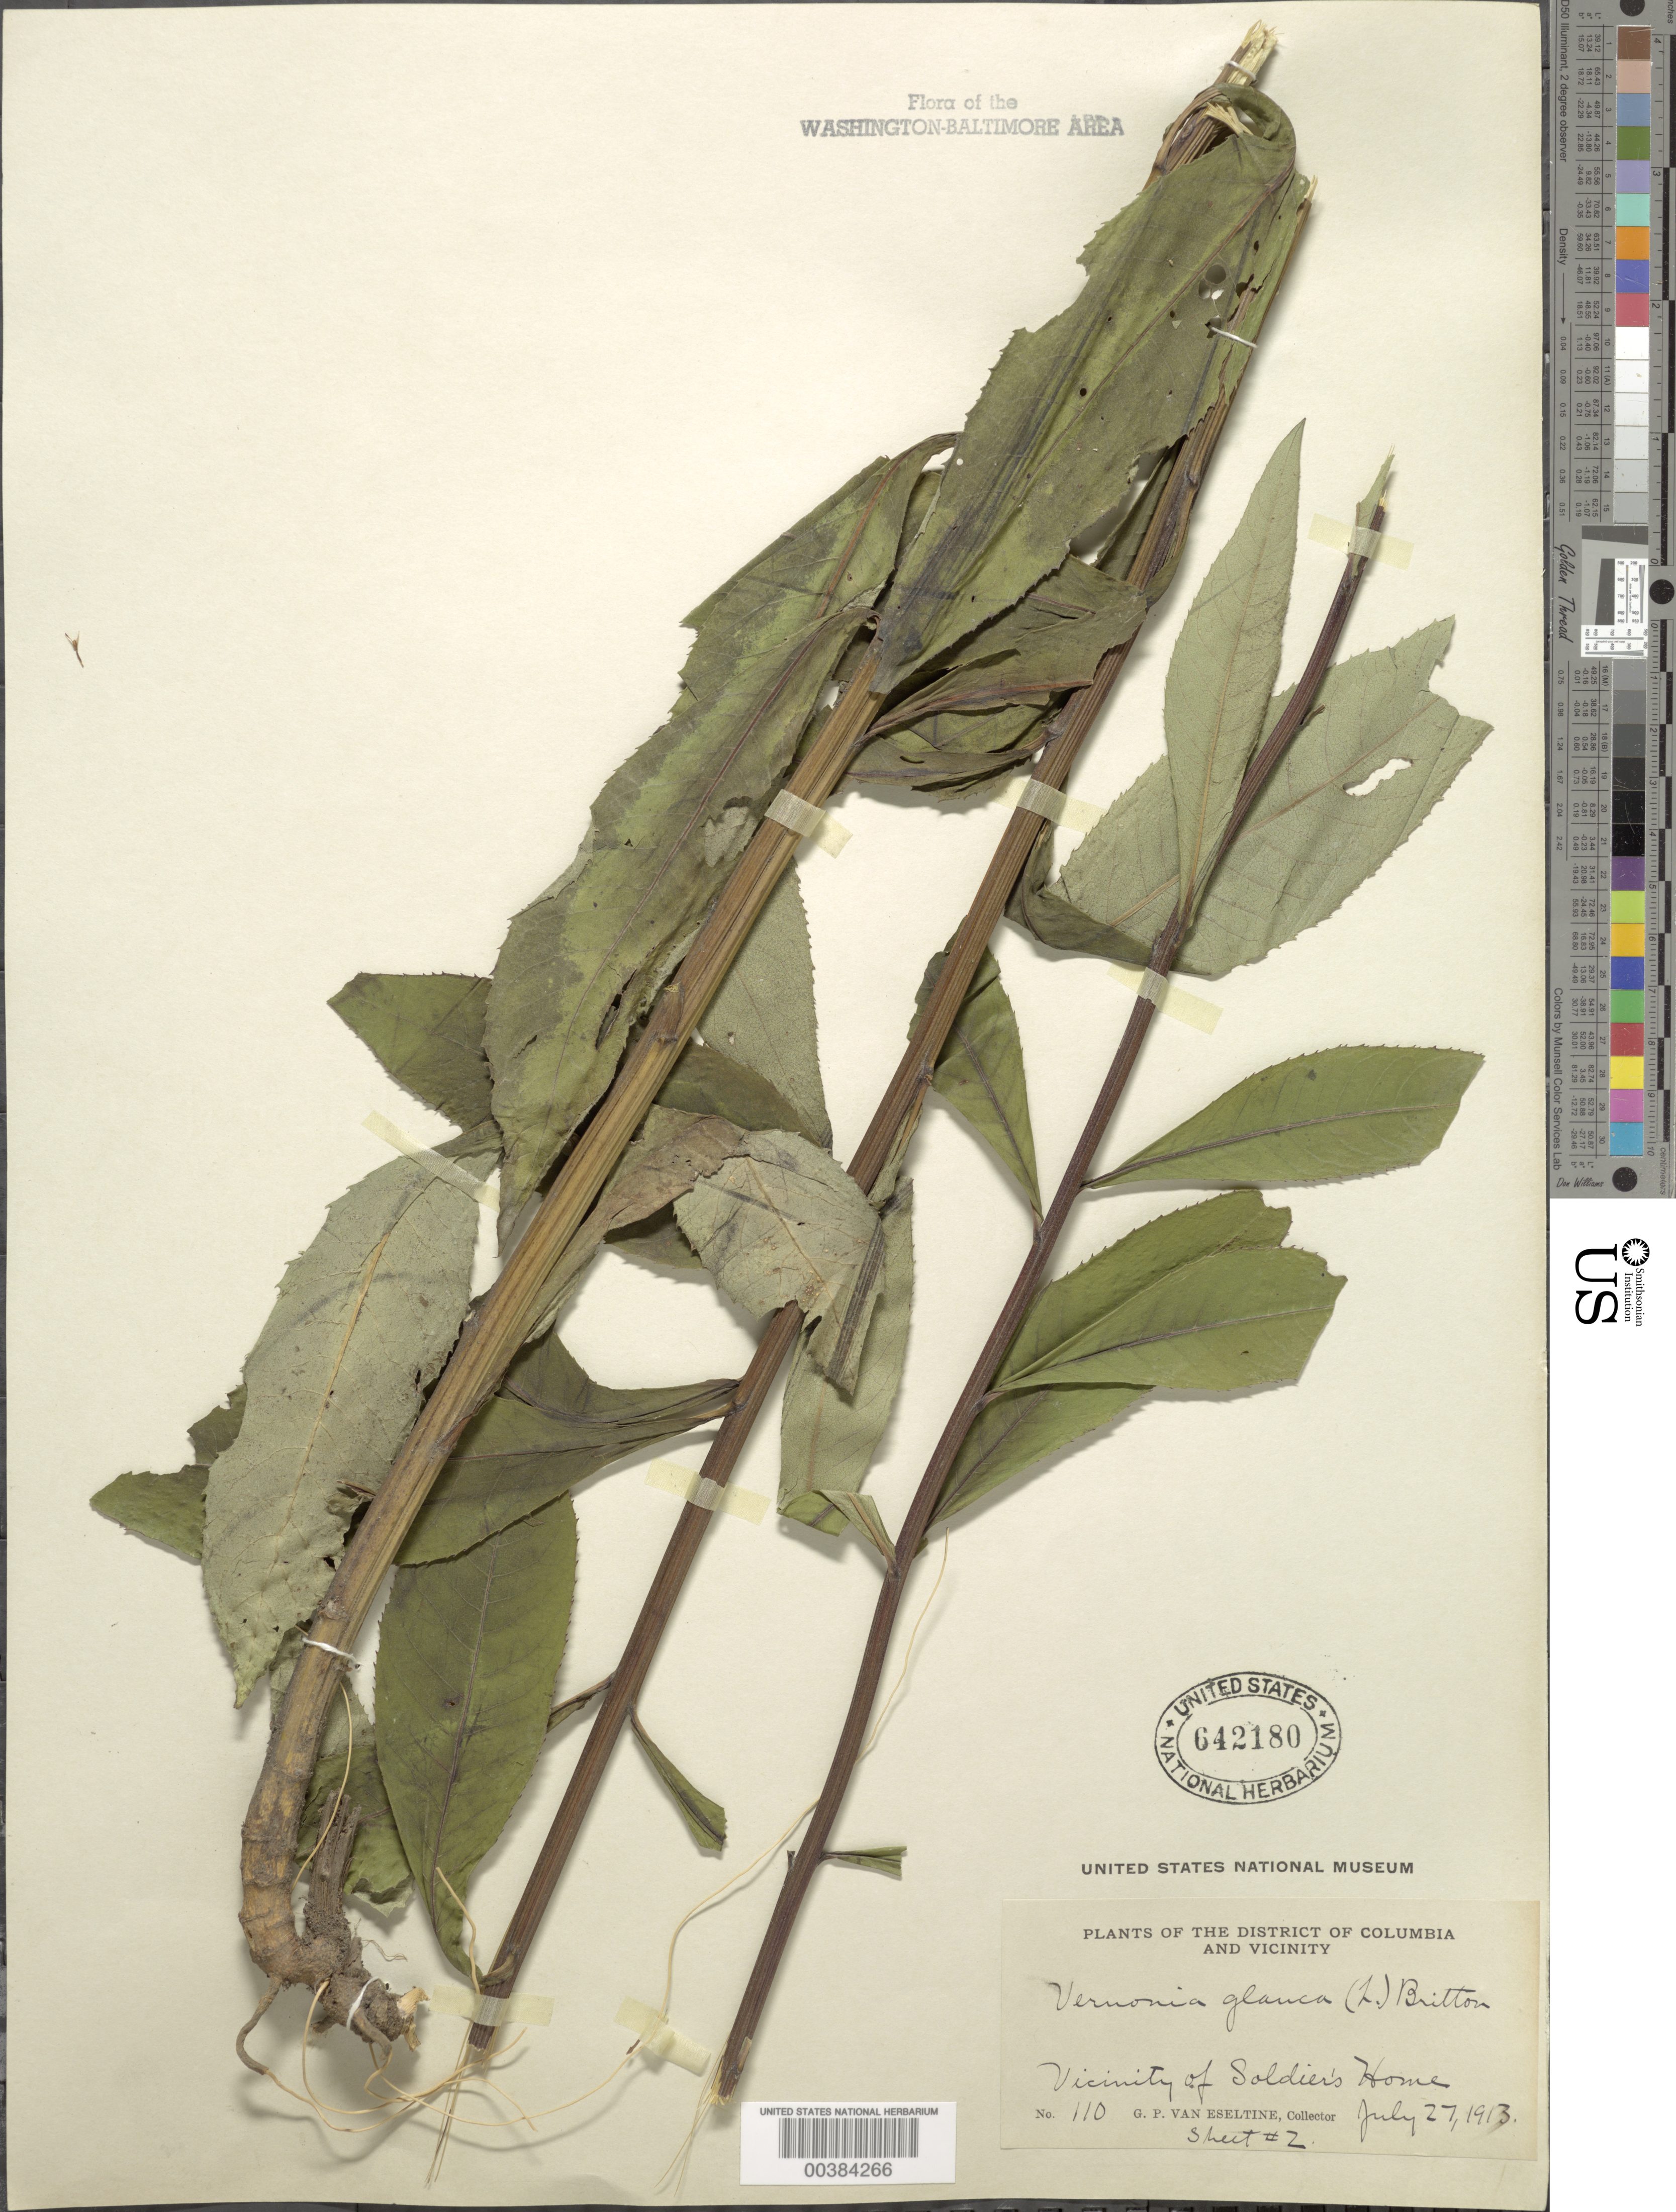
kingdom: Plantae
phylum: Tracheophyta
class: Magnoliopsida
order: Asterales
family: Asteraceae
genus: Vernonia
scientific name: Vernonia glauca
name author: (L.) Willd.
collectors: G. P. Van Eseltine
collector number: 110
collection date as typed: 27 Jul 1913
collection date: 1913-07-27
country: United States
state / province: District of Columbia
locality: Soldier's Home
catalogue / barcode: US 642180